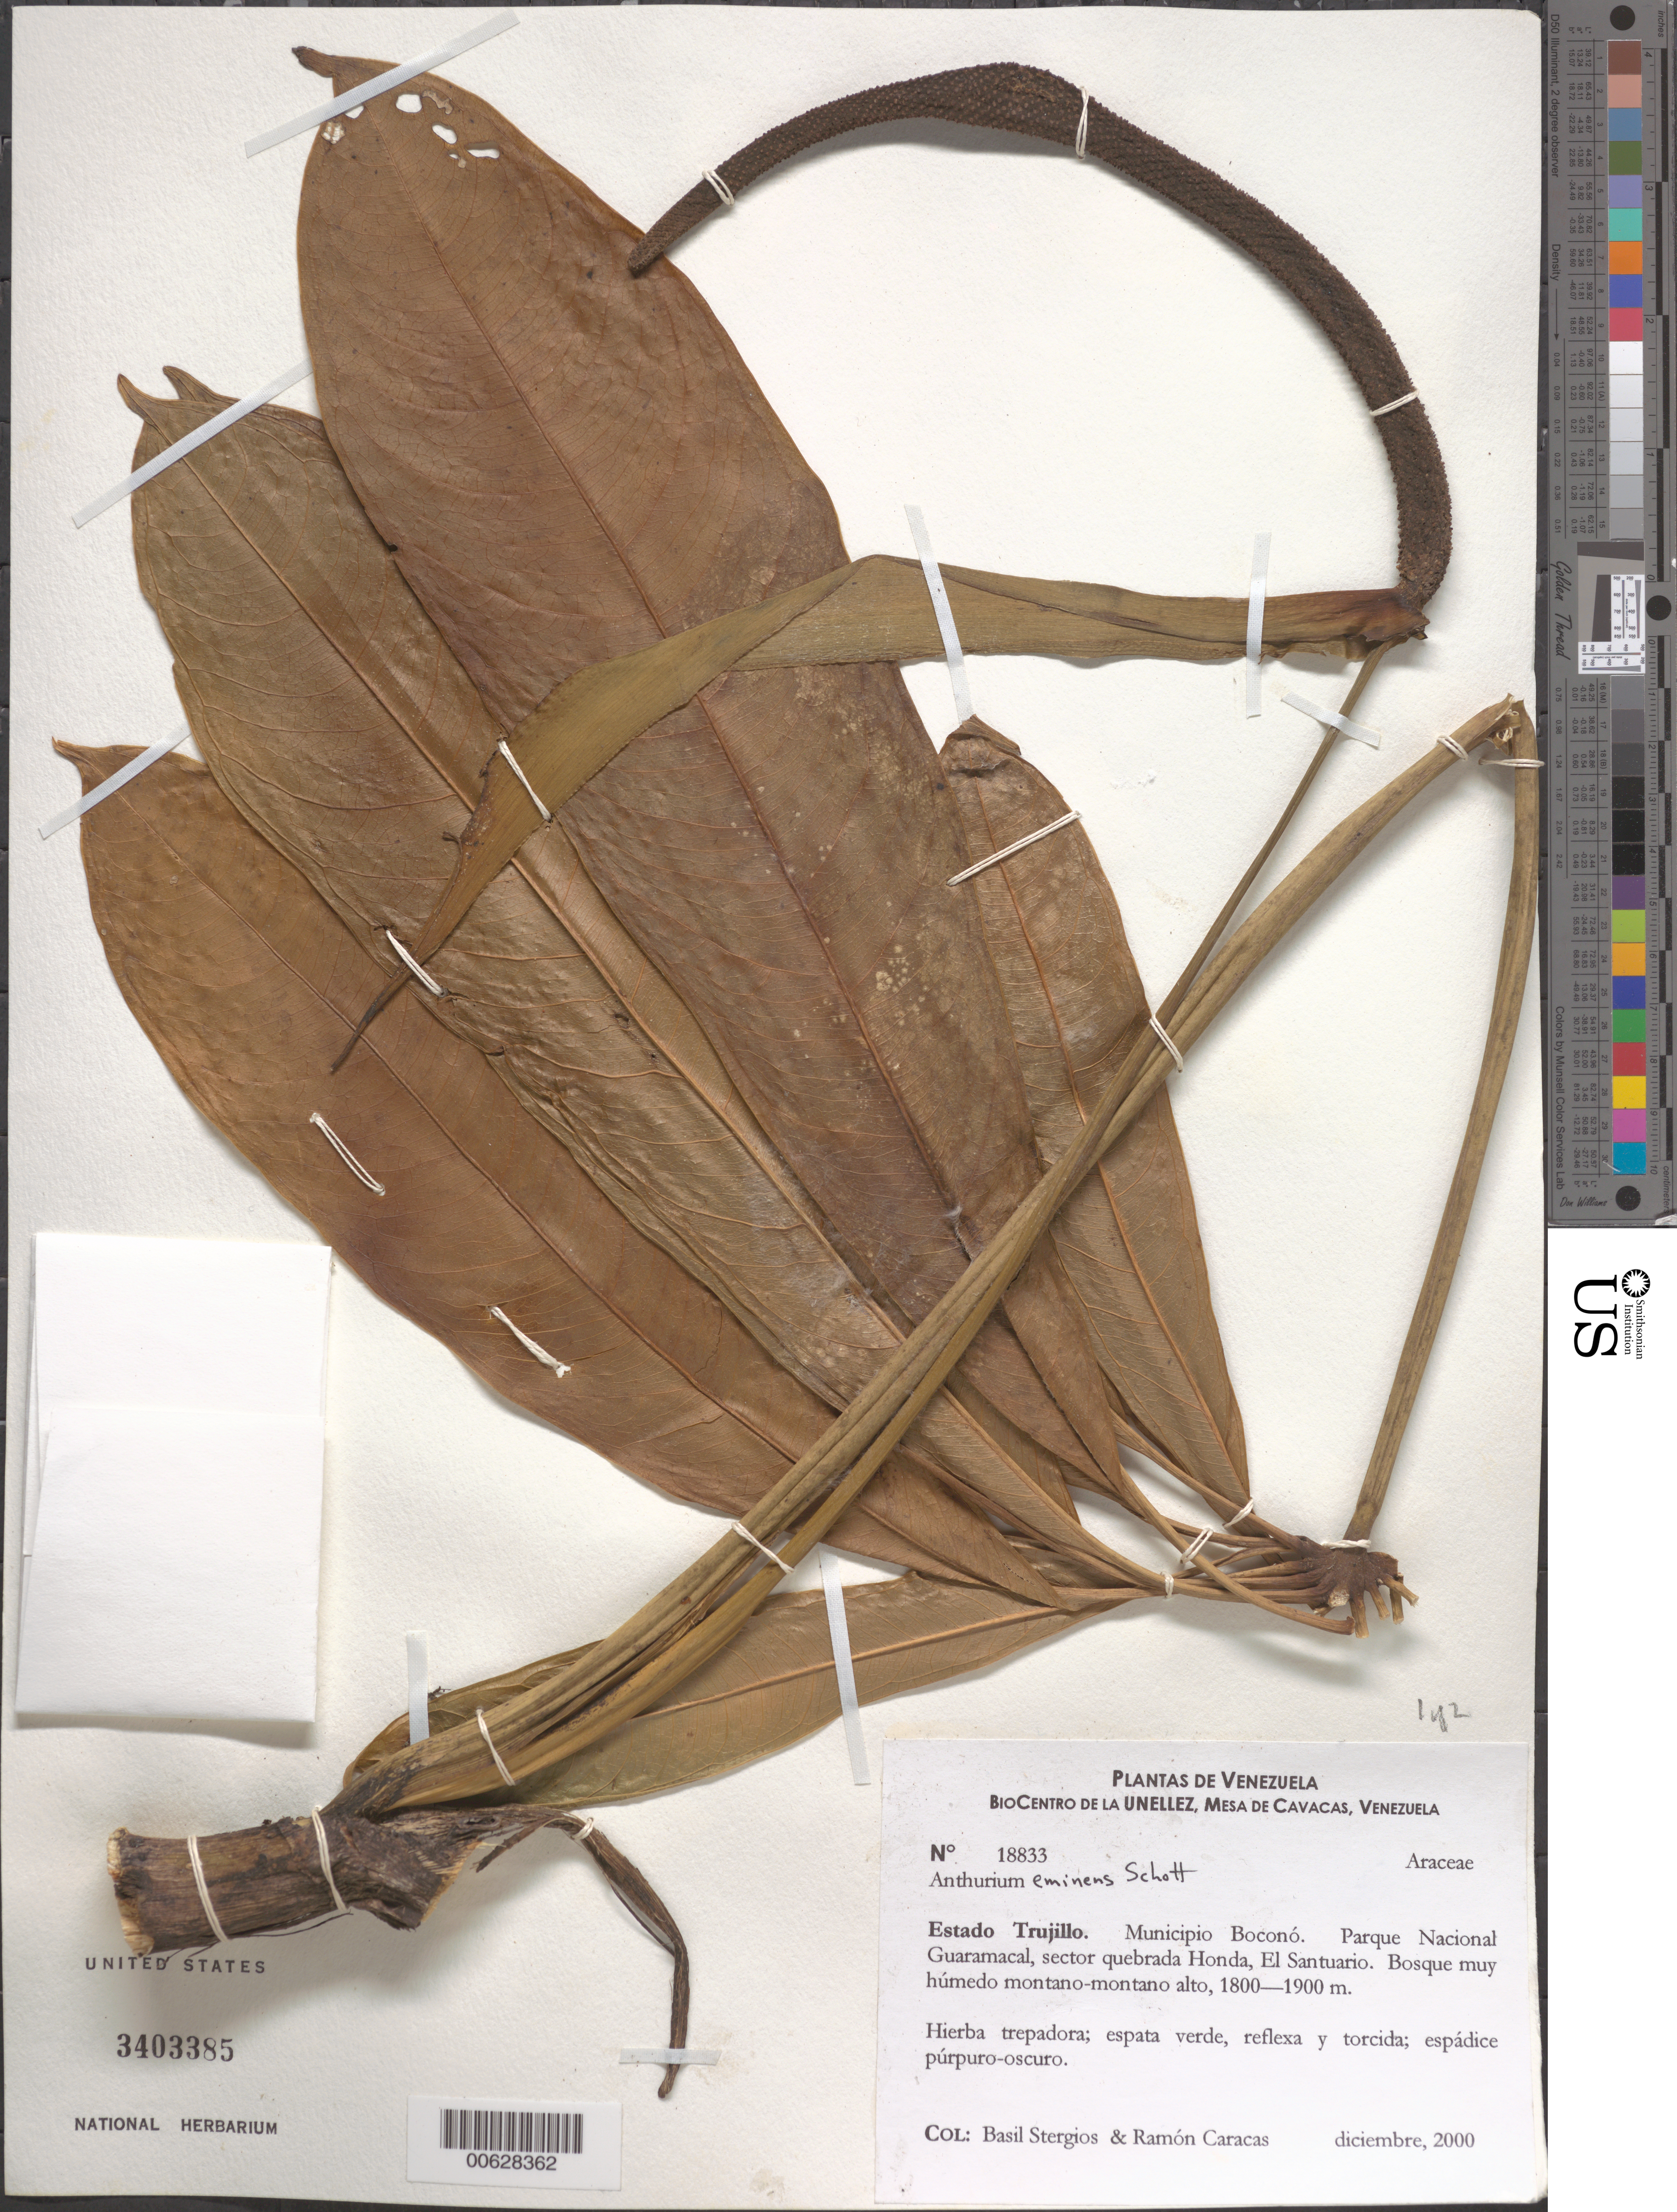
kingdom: Plantae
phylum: Tracheophyta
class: Liliopsida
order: Alismatales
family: Araceae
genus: Anthurium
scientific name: Anthurium eminens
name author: Schott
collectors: B. G. Stergios & R. Caracas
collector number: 18833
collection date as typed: Dec 2000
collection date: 2000-12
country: Venezuela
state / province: Trujillo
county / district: Boconó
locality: Parque Nacional Guaramacal, quebrada Honda, El Santuario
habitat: Bosque muy húmedo montano-montano alto.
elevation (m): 1800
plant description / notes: PORT, US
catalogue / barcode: US 3403385